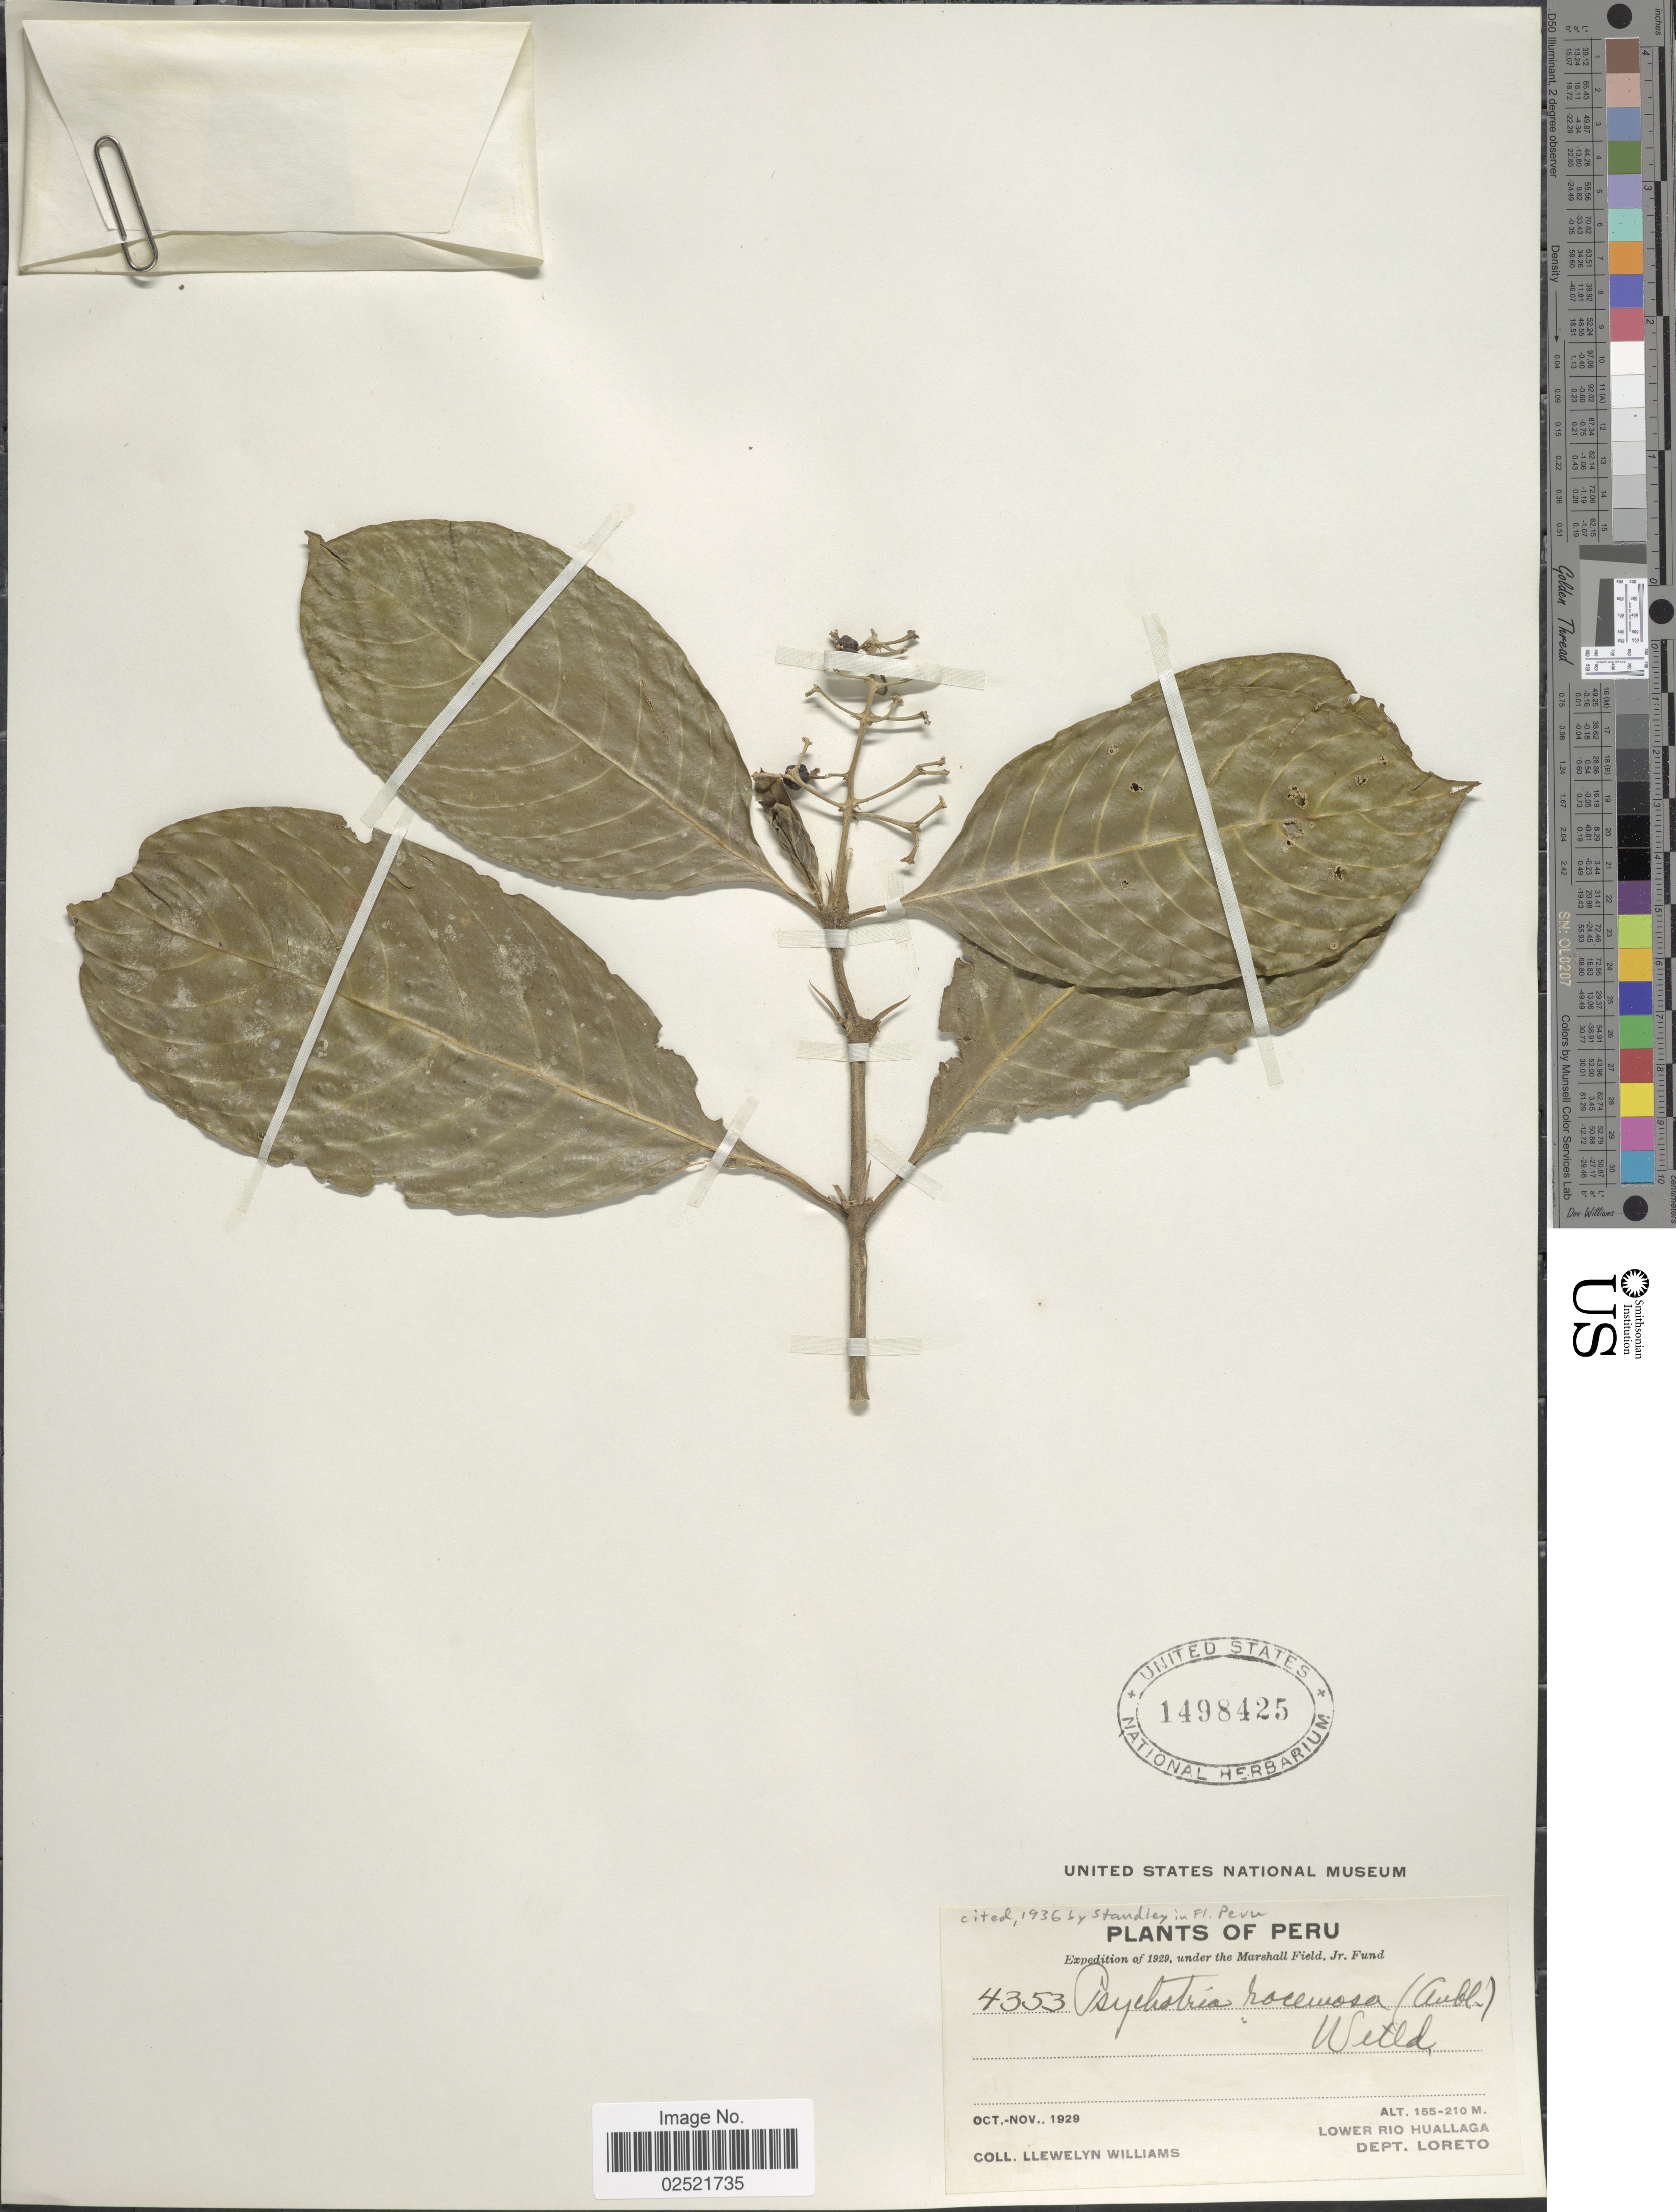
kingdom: Plantae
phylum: Tracheophyta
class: Magnoliopsida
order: Gentianales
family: Rubiaceae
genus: Psychotria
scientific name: Psychotria racemosa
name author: (Aubl.) Raeuschel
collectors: Ll. Williams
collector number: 4353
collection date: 1929-10/1929-11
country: Peru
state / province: Loreto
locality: Lower Rio Huallaga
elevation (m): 155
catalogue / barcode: US 1498425